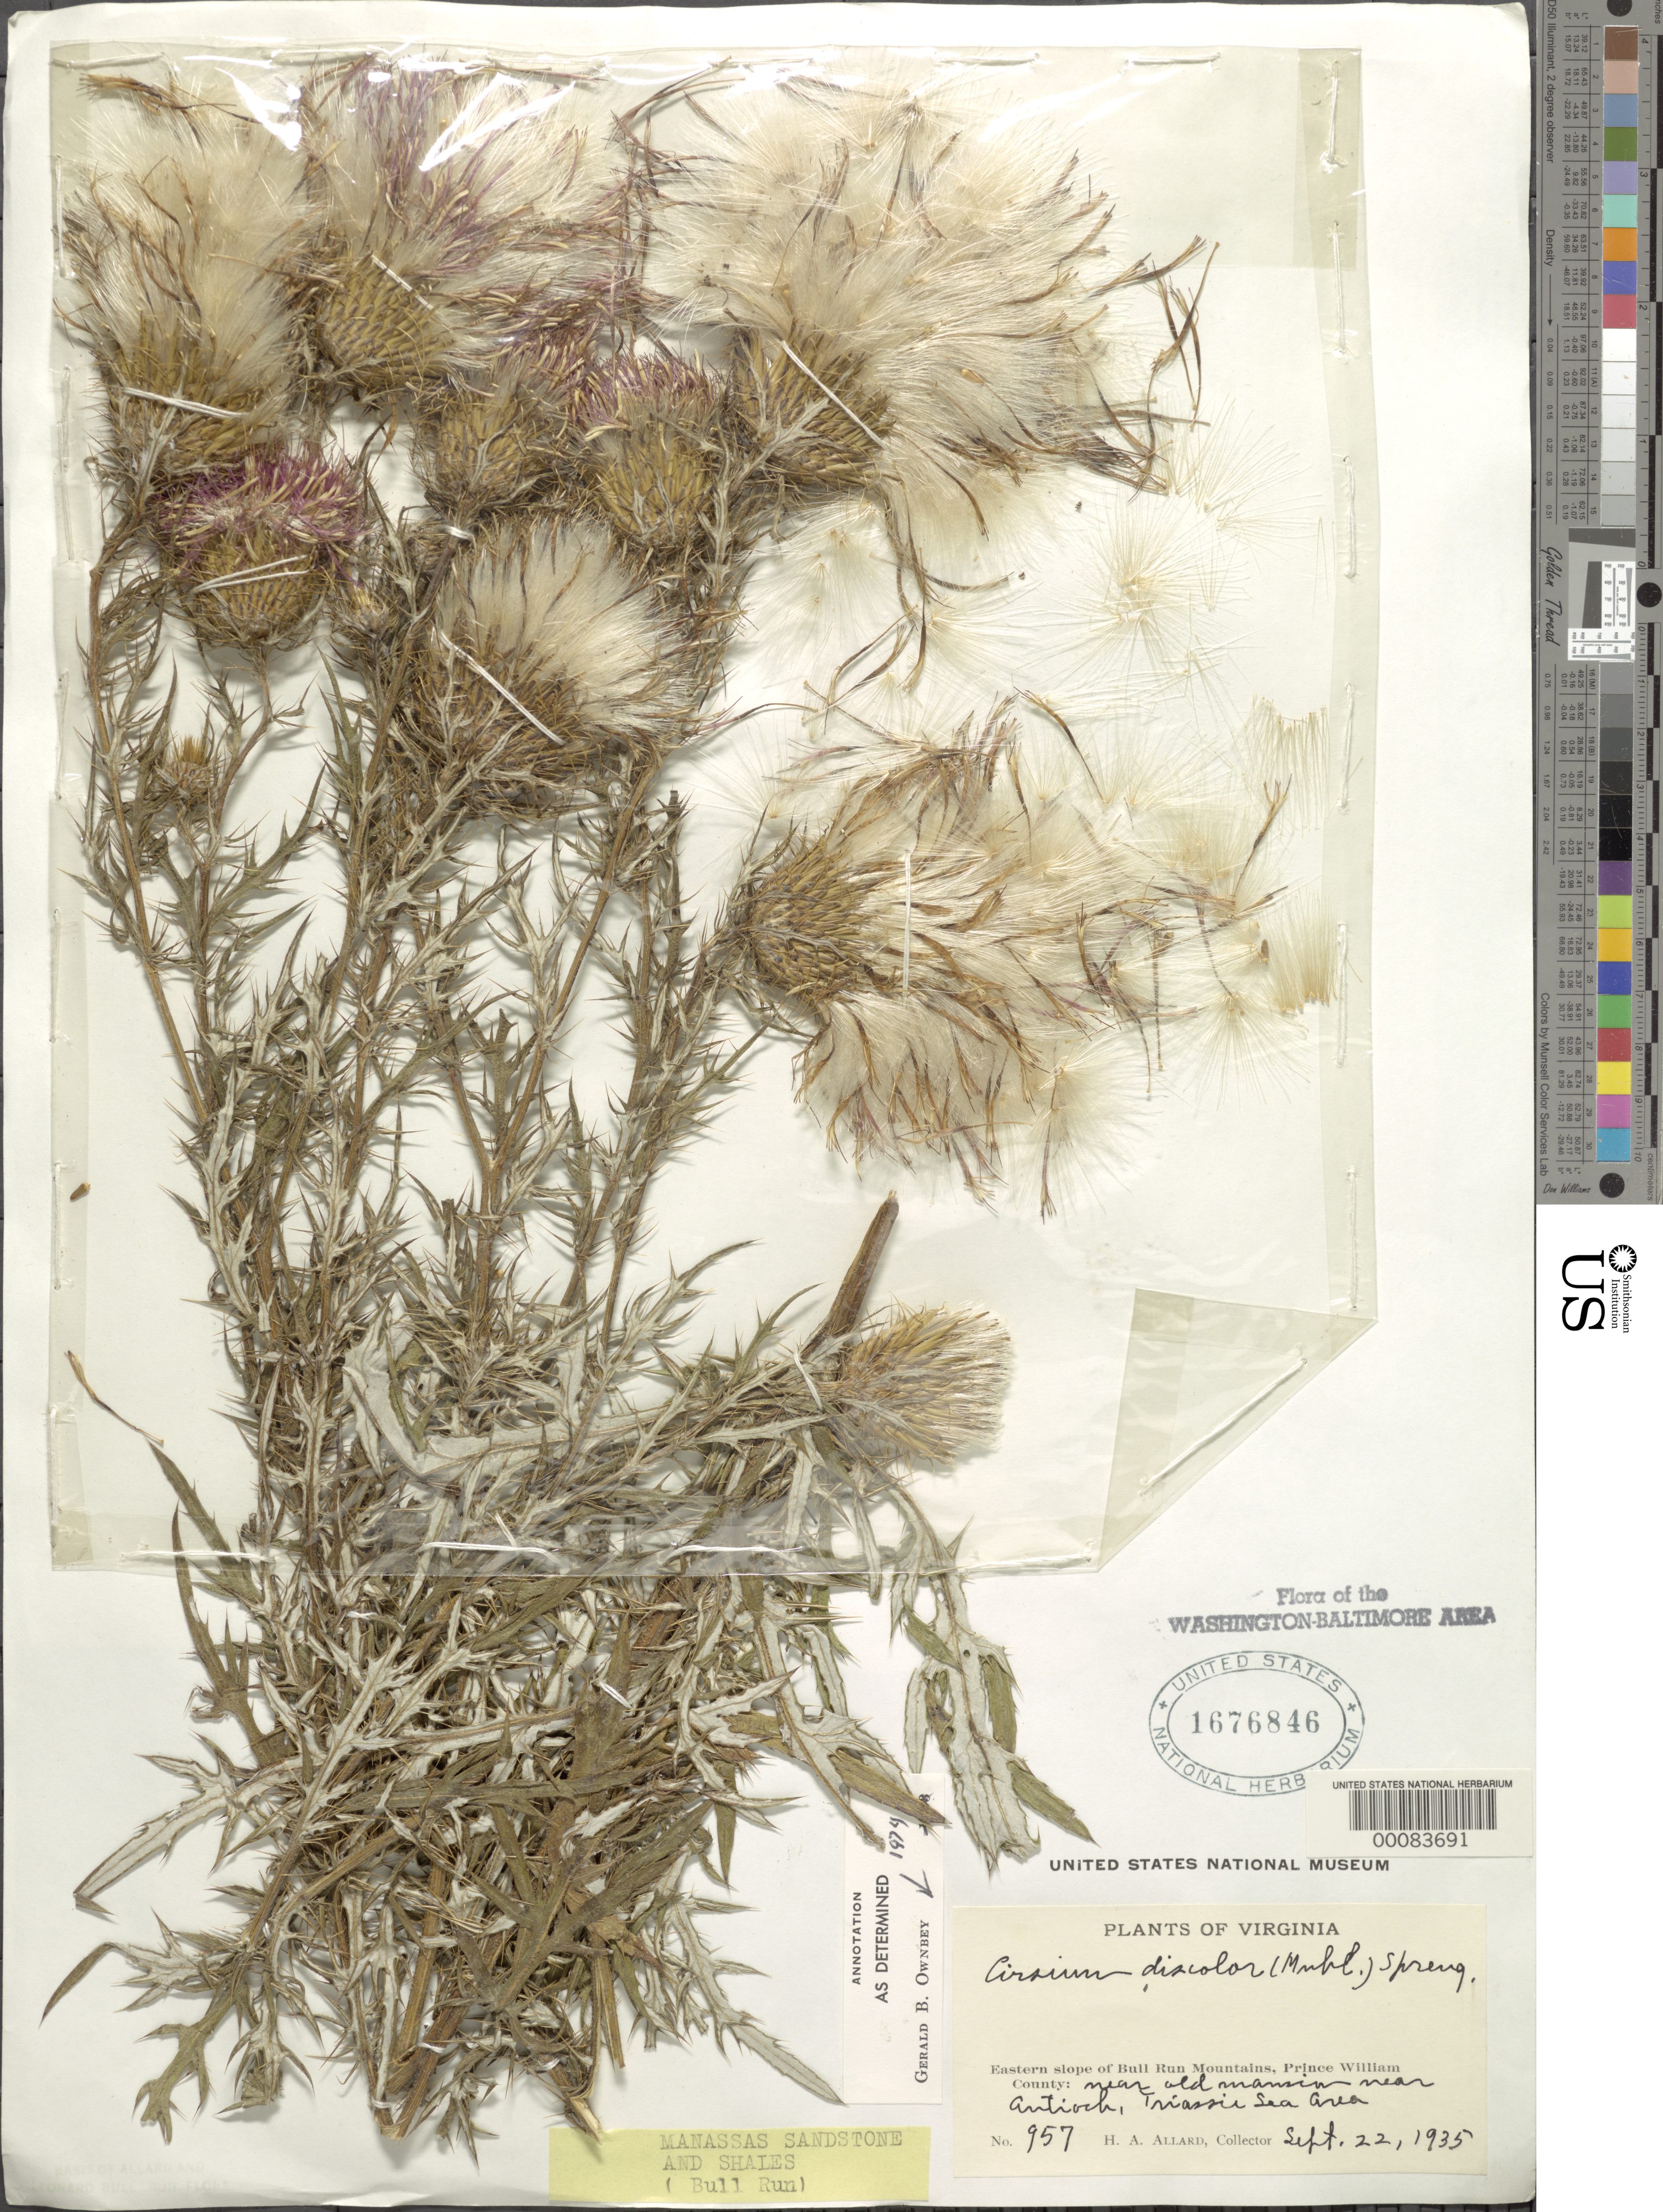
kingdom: Plantae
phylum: Tracheophyta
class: Magnoliopsida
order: Asterales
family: Asteraceae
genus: Cirsium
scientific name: Cirsium discolor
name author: (Muhl. ex Willd.) Spreng.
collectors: H. A. Allard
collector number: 957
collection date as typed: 22 Sep 1935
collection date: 1935-09-22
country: United States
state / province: Virginia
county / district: Prince William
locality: Near Antioch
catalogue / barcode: US 1676846